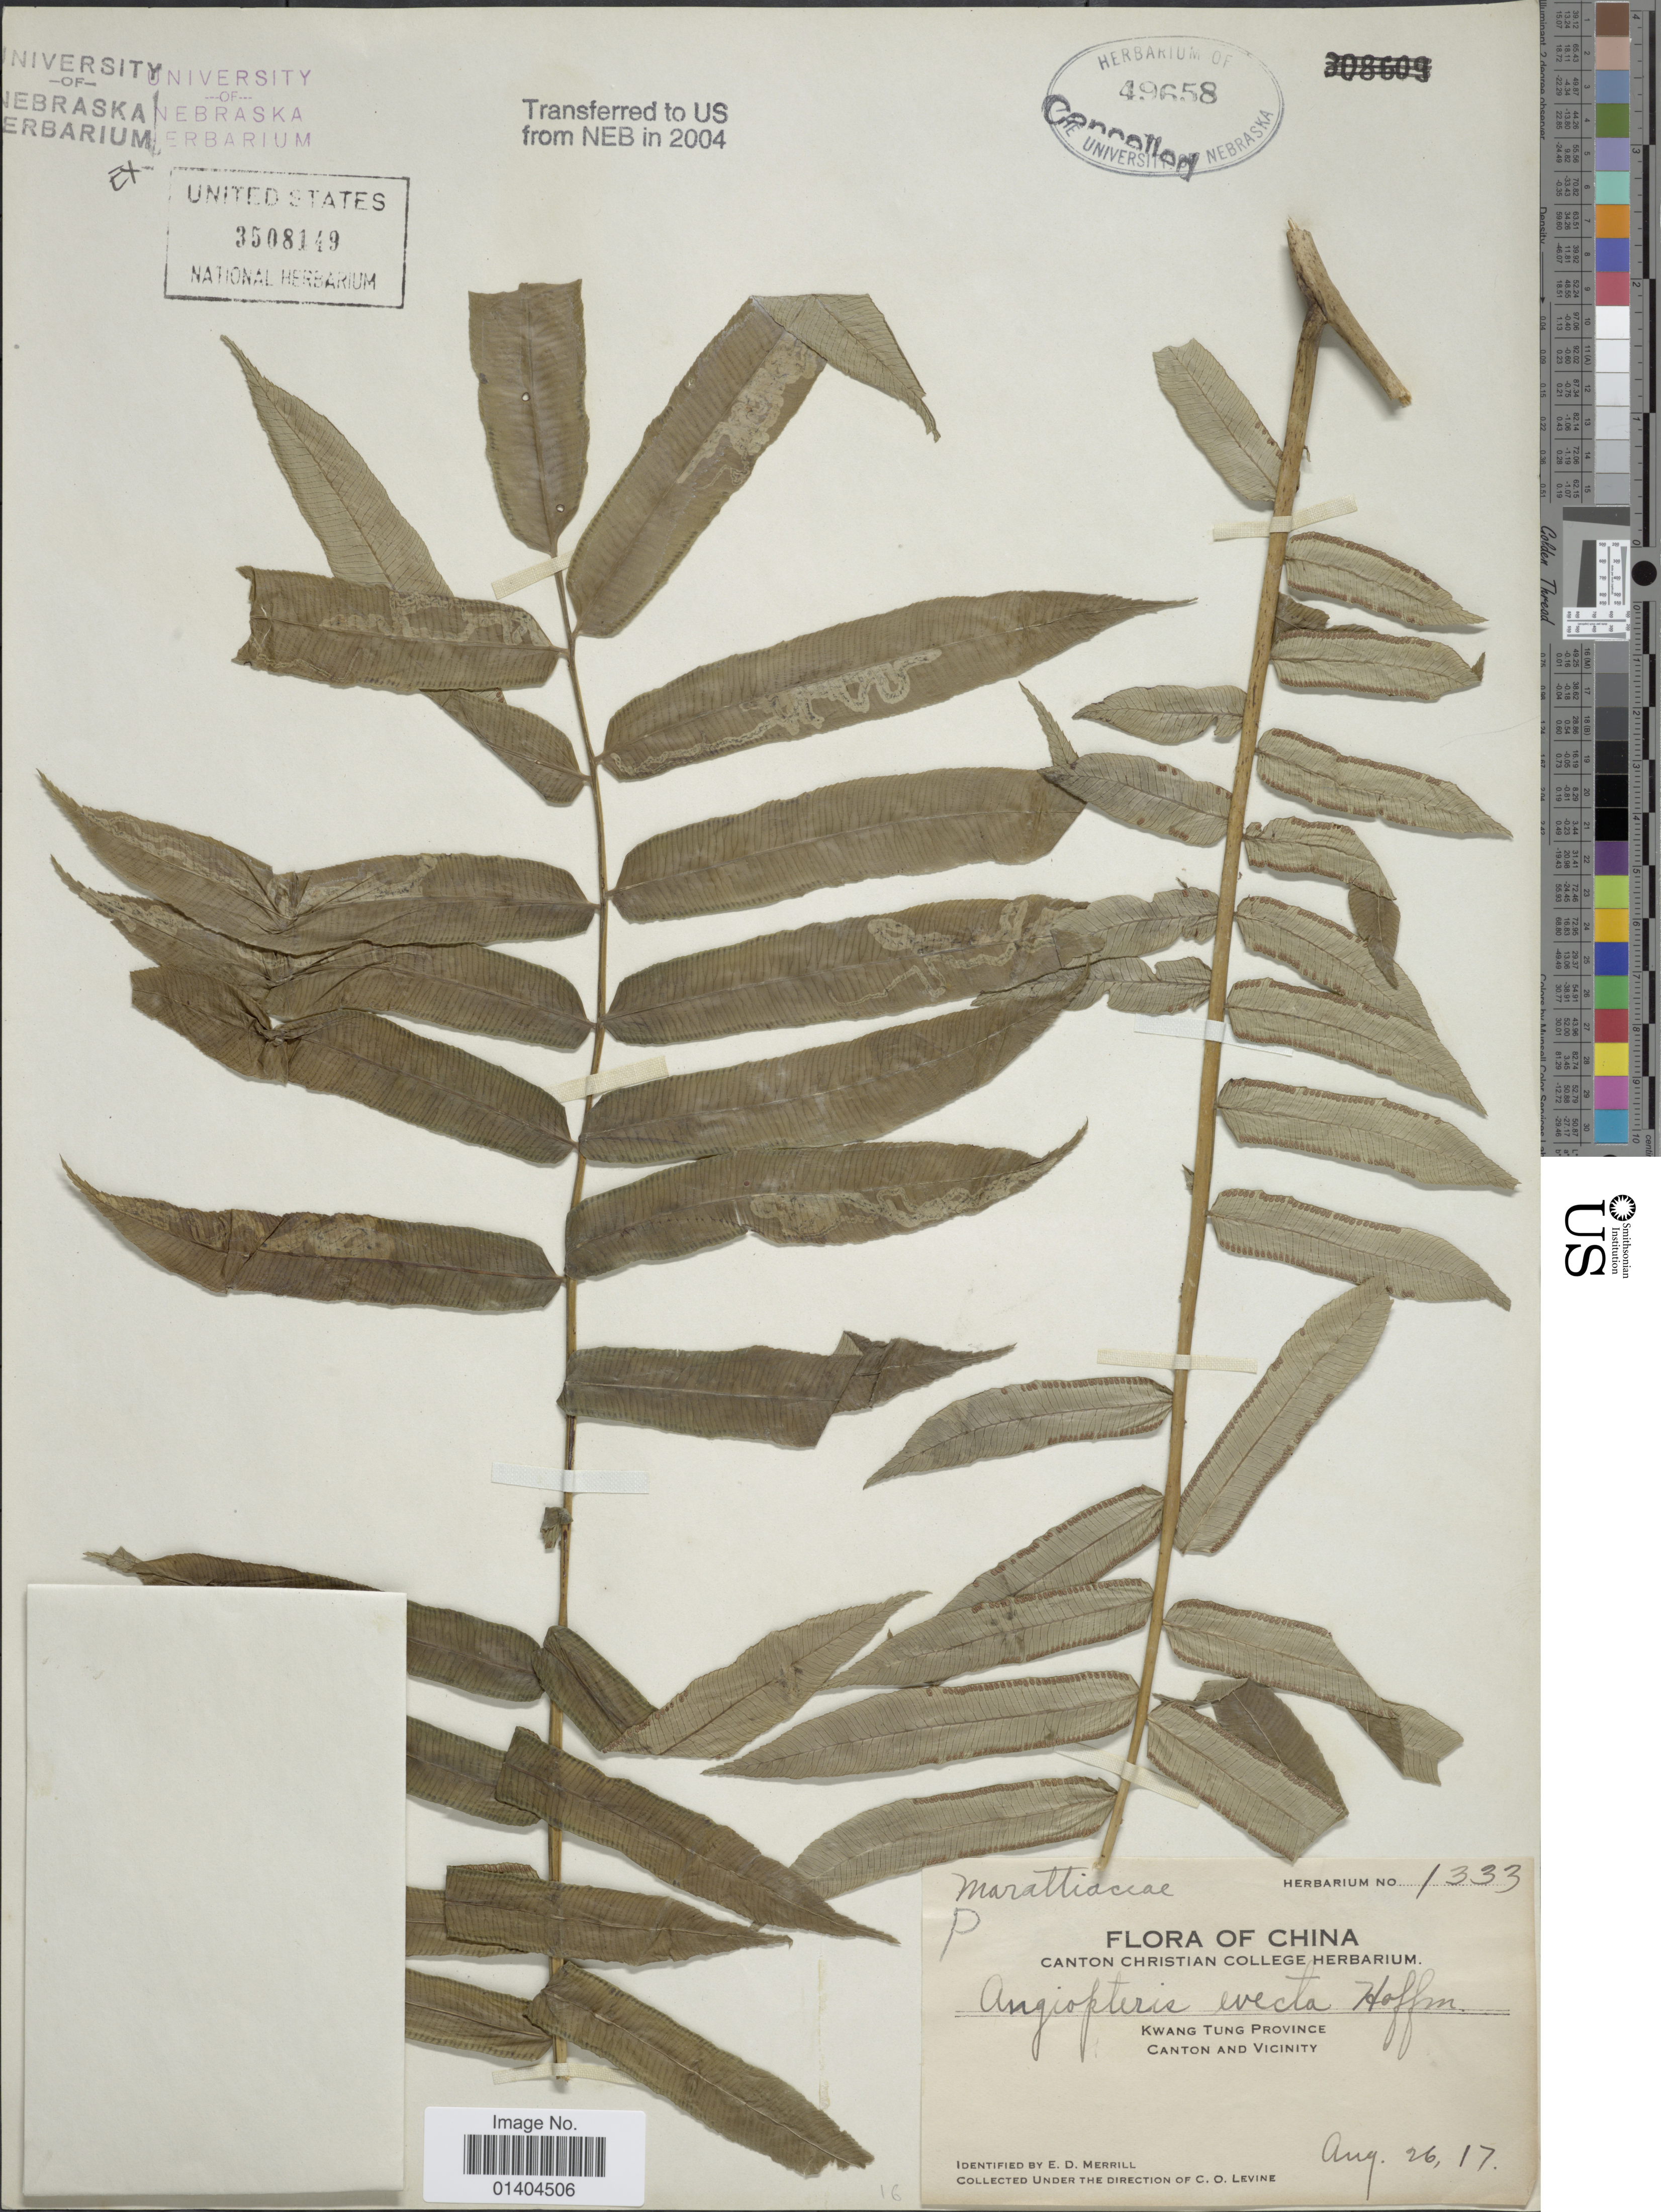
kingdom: Plantae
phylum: Tracheophyta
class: Polypodiopsida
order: Marattiales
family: Marattiaceae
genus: Angiopteris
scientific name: Angiopteris evecta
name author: (G. Forst.) Hoffm.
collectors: C. O. Levine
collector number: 1333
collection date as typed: Transcribed d/m/y: 26/8/17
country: China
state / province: Guangdong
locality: Kwang Tung Province. Canton and Vicinity.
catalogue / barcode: US 49658